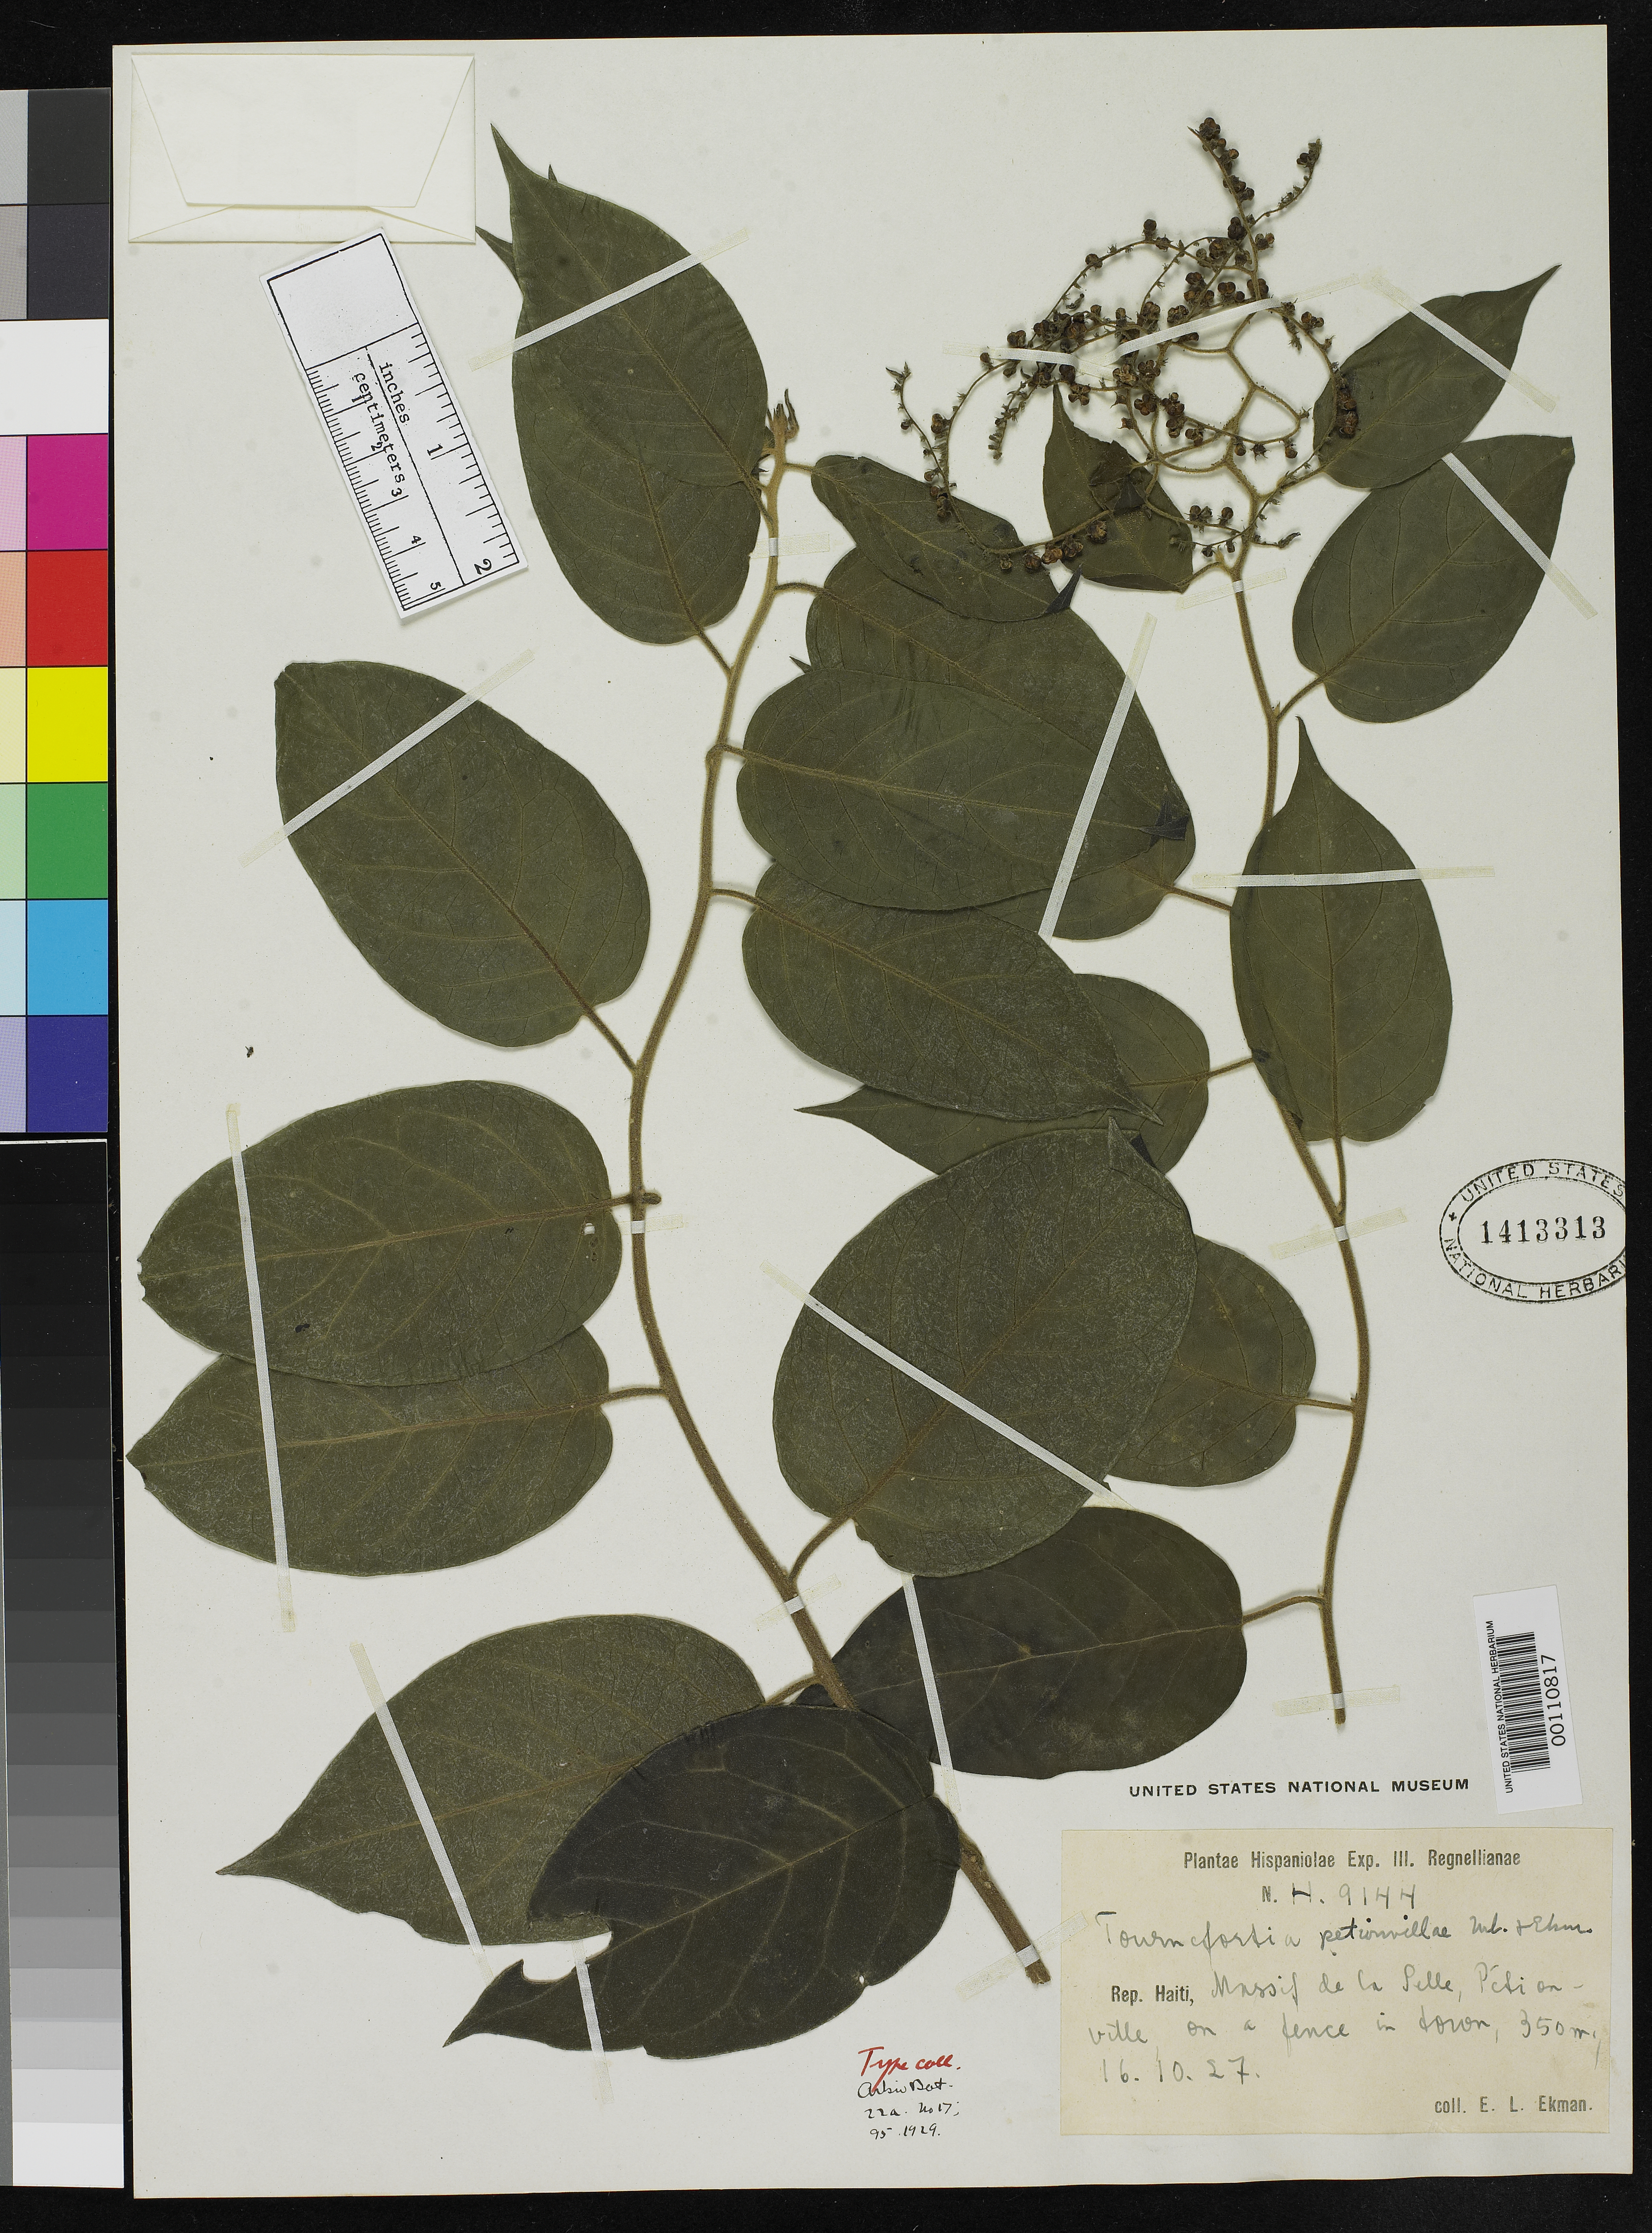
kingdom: Plantae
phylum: Tracheophyta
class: Magnoliopsida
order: Boraginales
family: Heliotropiaceae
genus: Tournefortia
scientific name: Tournefortia petionvillae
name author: Urb. & Ekman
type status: Isotype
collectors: E. L. Ekman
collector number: H 9144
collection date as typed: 16 Oct 1927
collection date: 1927-10-16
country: Haiti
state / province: Ouest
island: Hispaniola Island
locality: Petionville, Massif de La Selle.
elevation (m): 350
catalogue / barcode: US 1413313